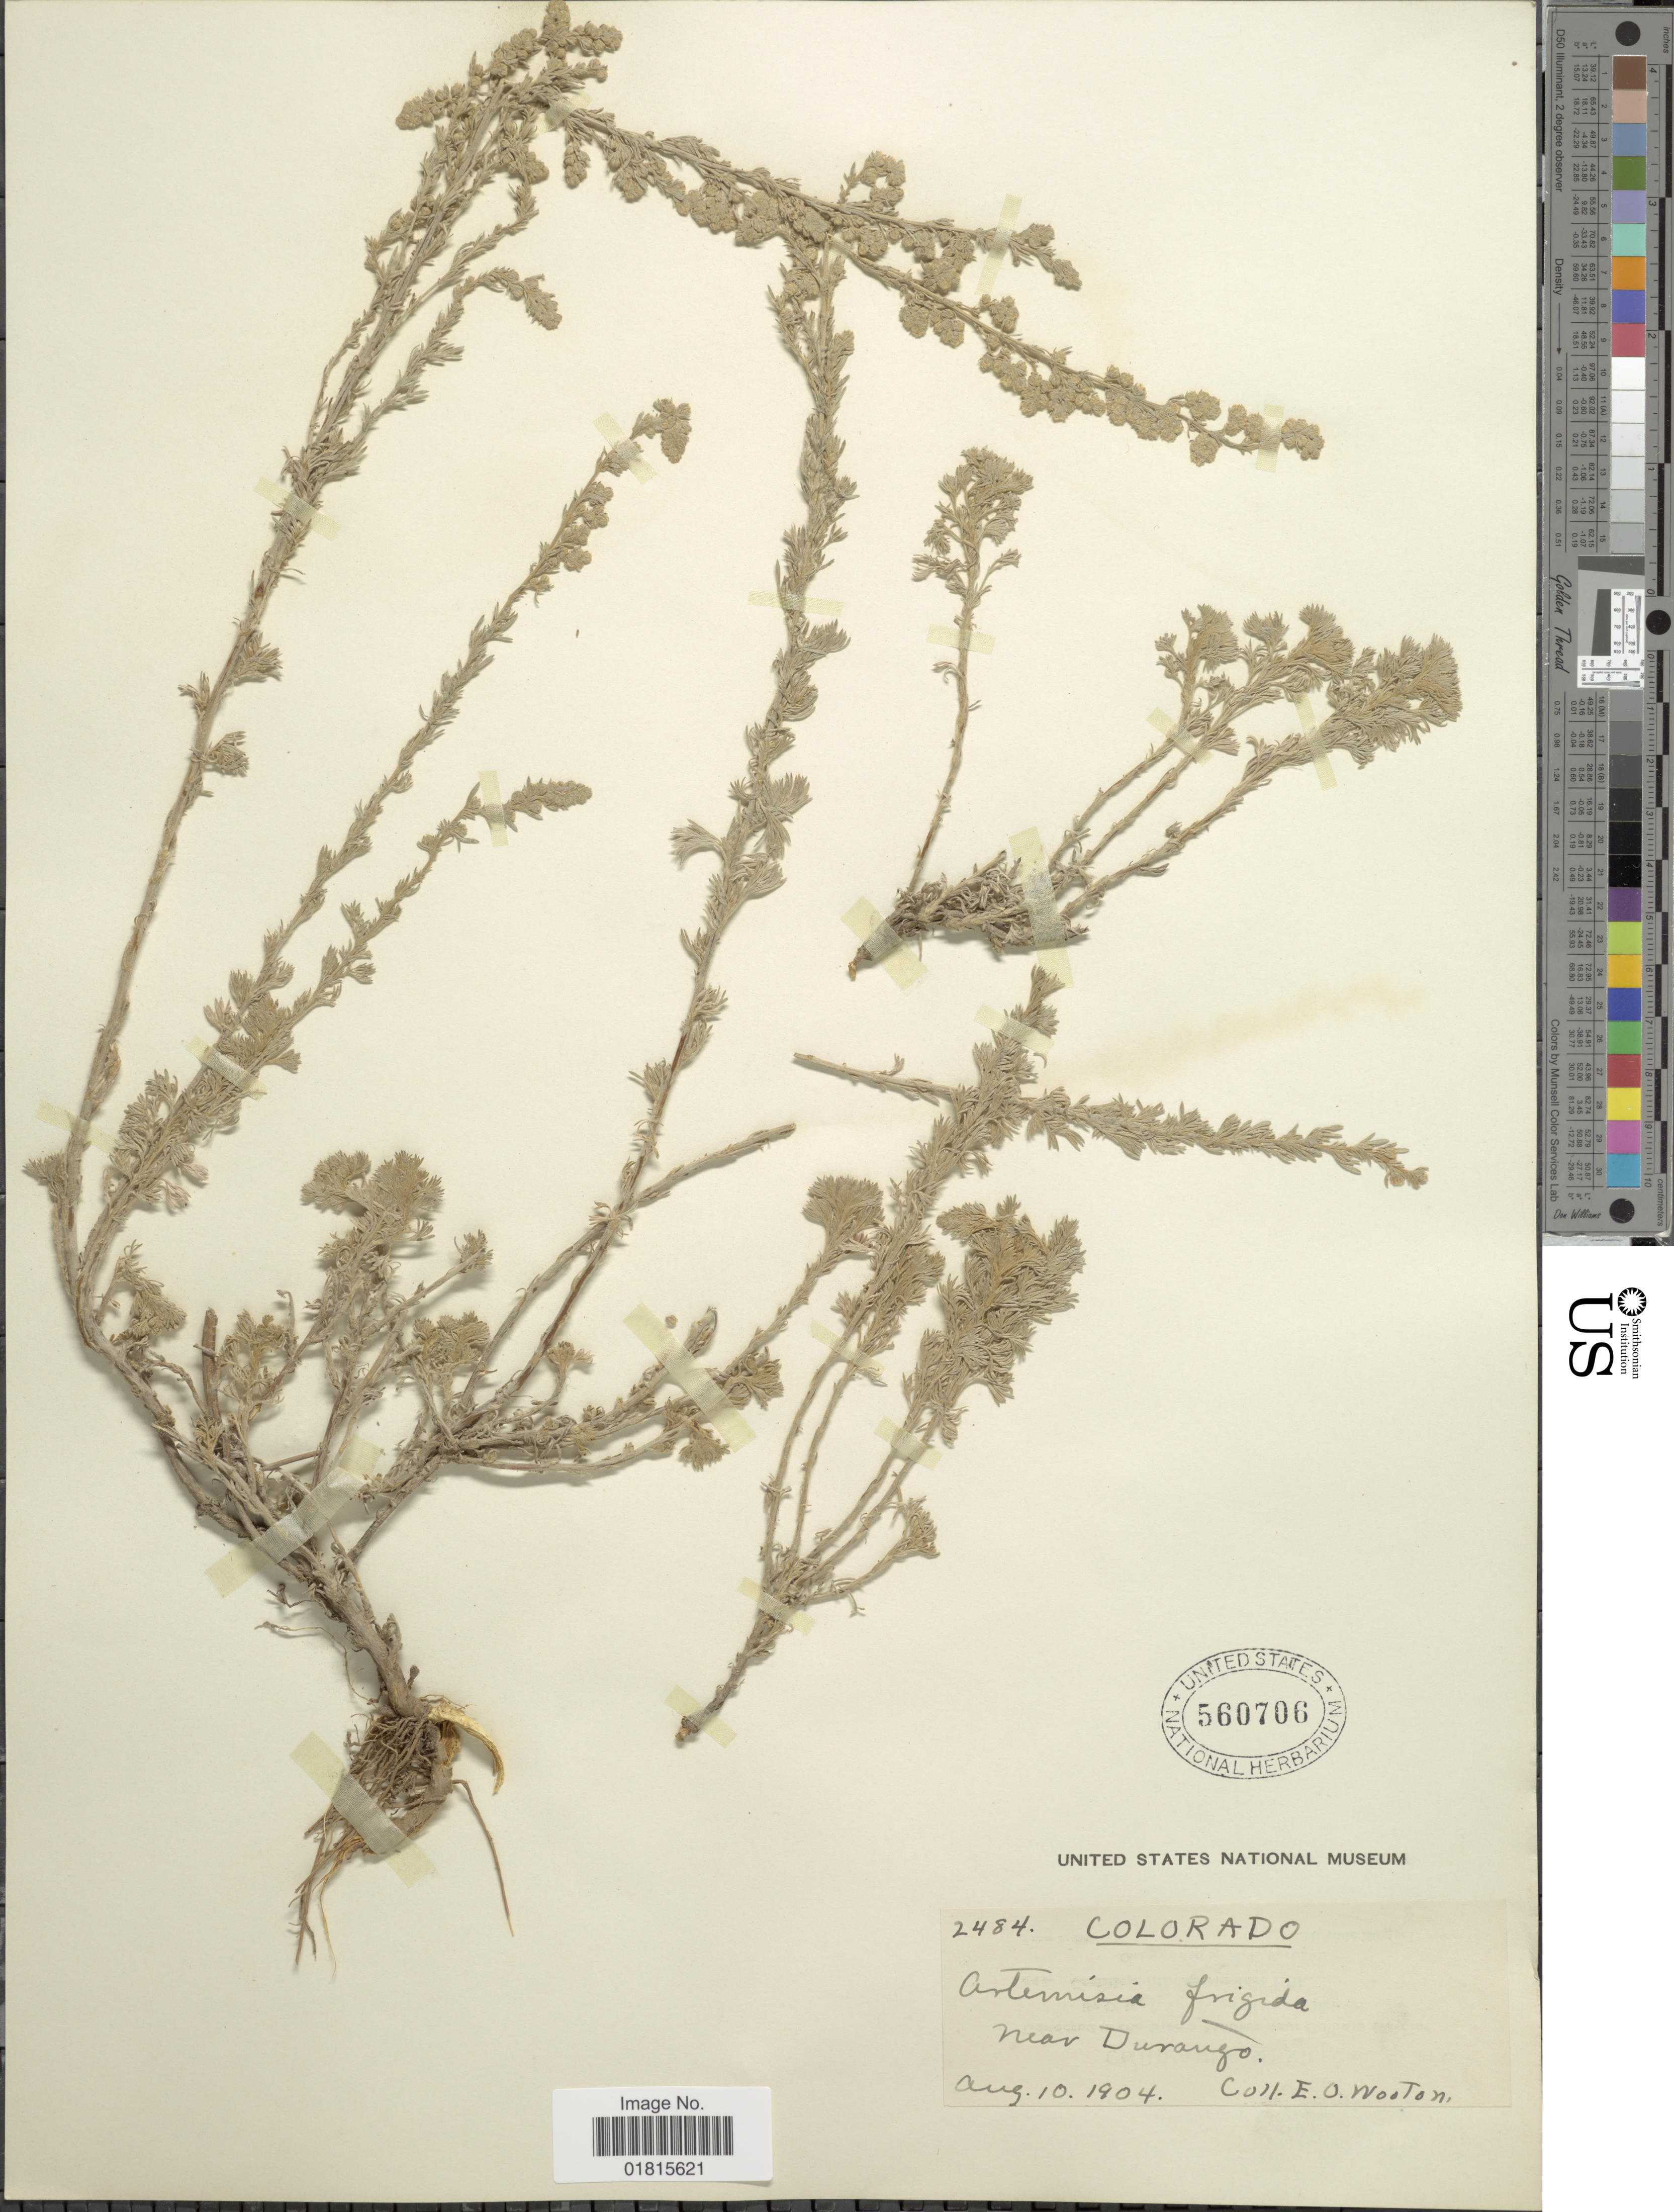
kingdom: Plantae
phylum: Tracheophyta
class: Magnoliopsida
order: Asterales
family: Asteraceae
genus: Artemisia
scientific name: Artemisia frigida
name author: Willd.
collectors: E. O. Wooton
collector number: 2484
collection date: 1904-08-10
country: United States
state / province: Colorado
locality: Near Durango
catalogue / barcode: US 560706